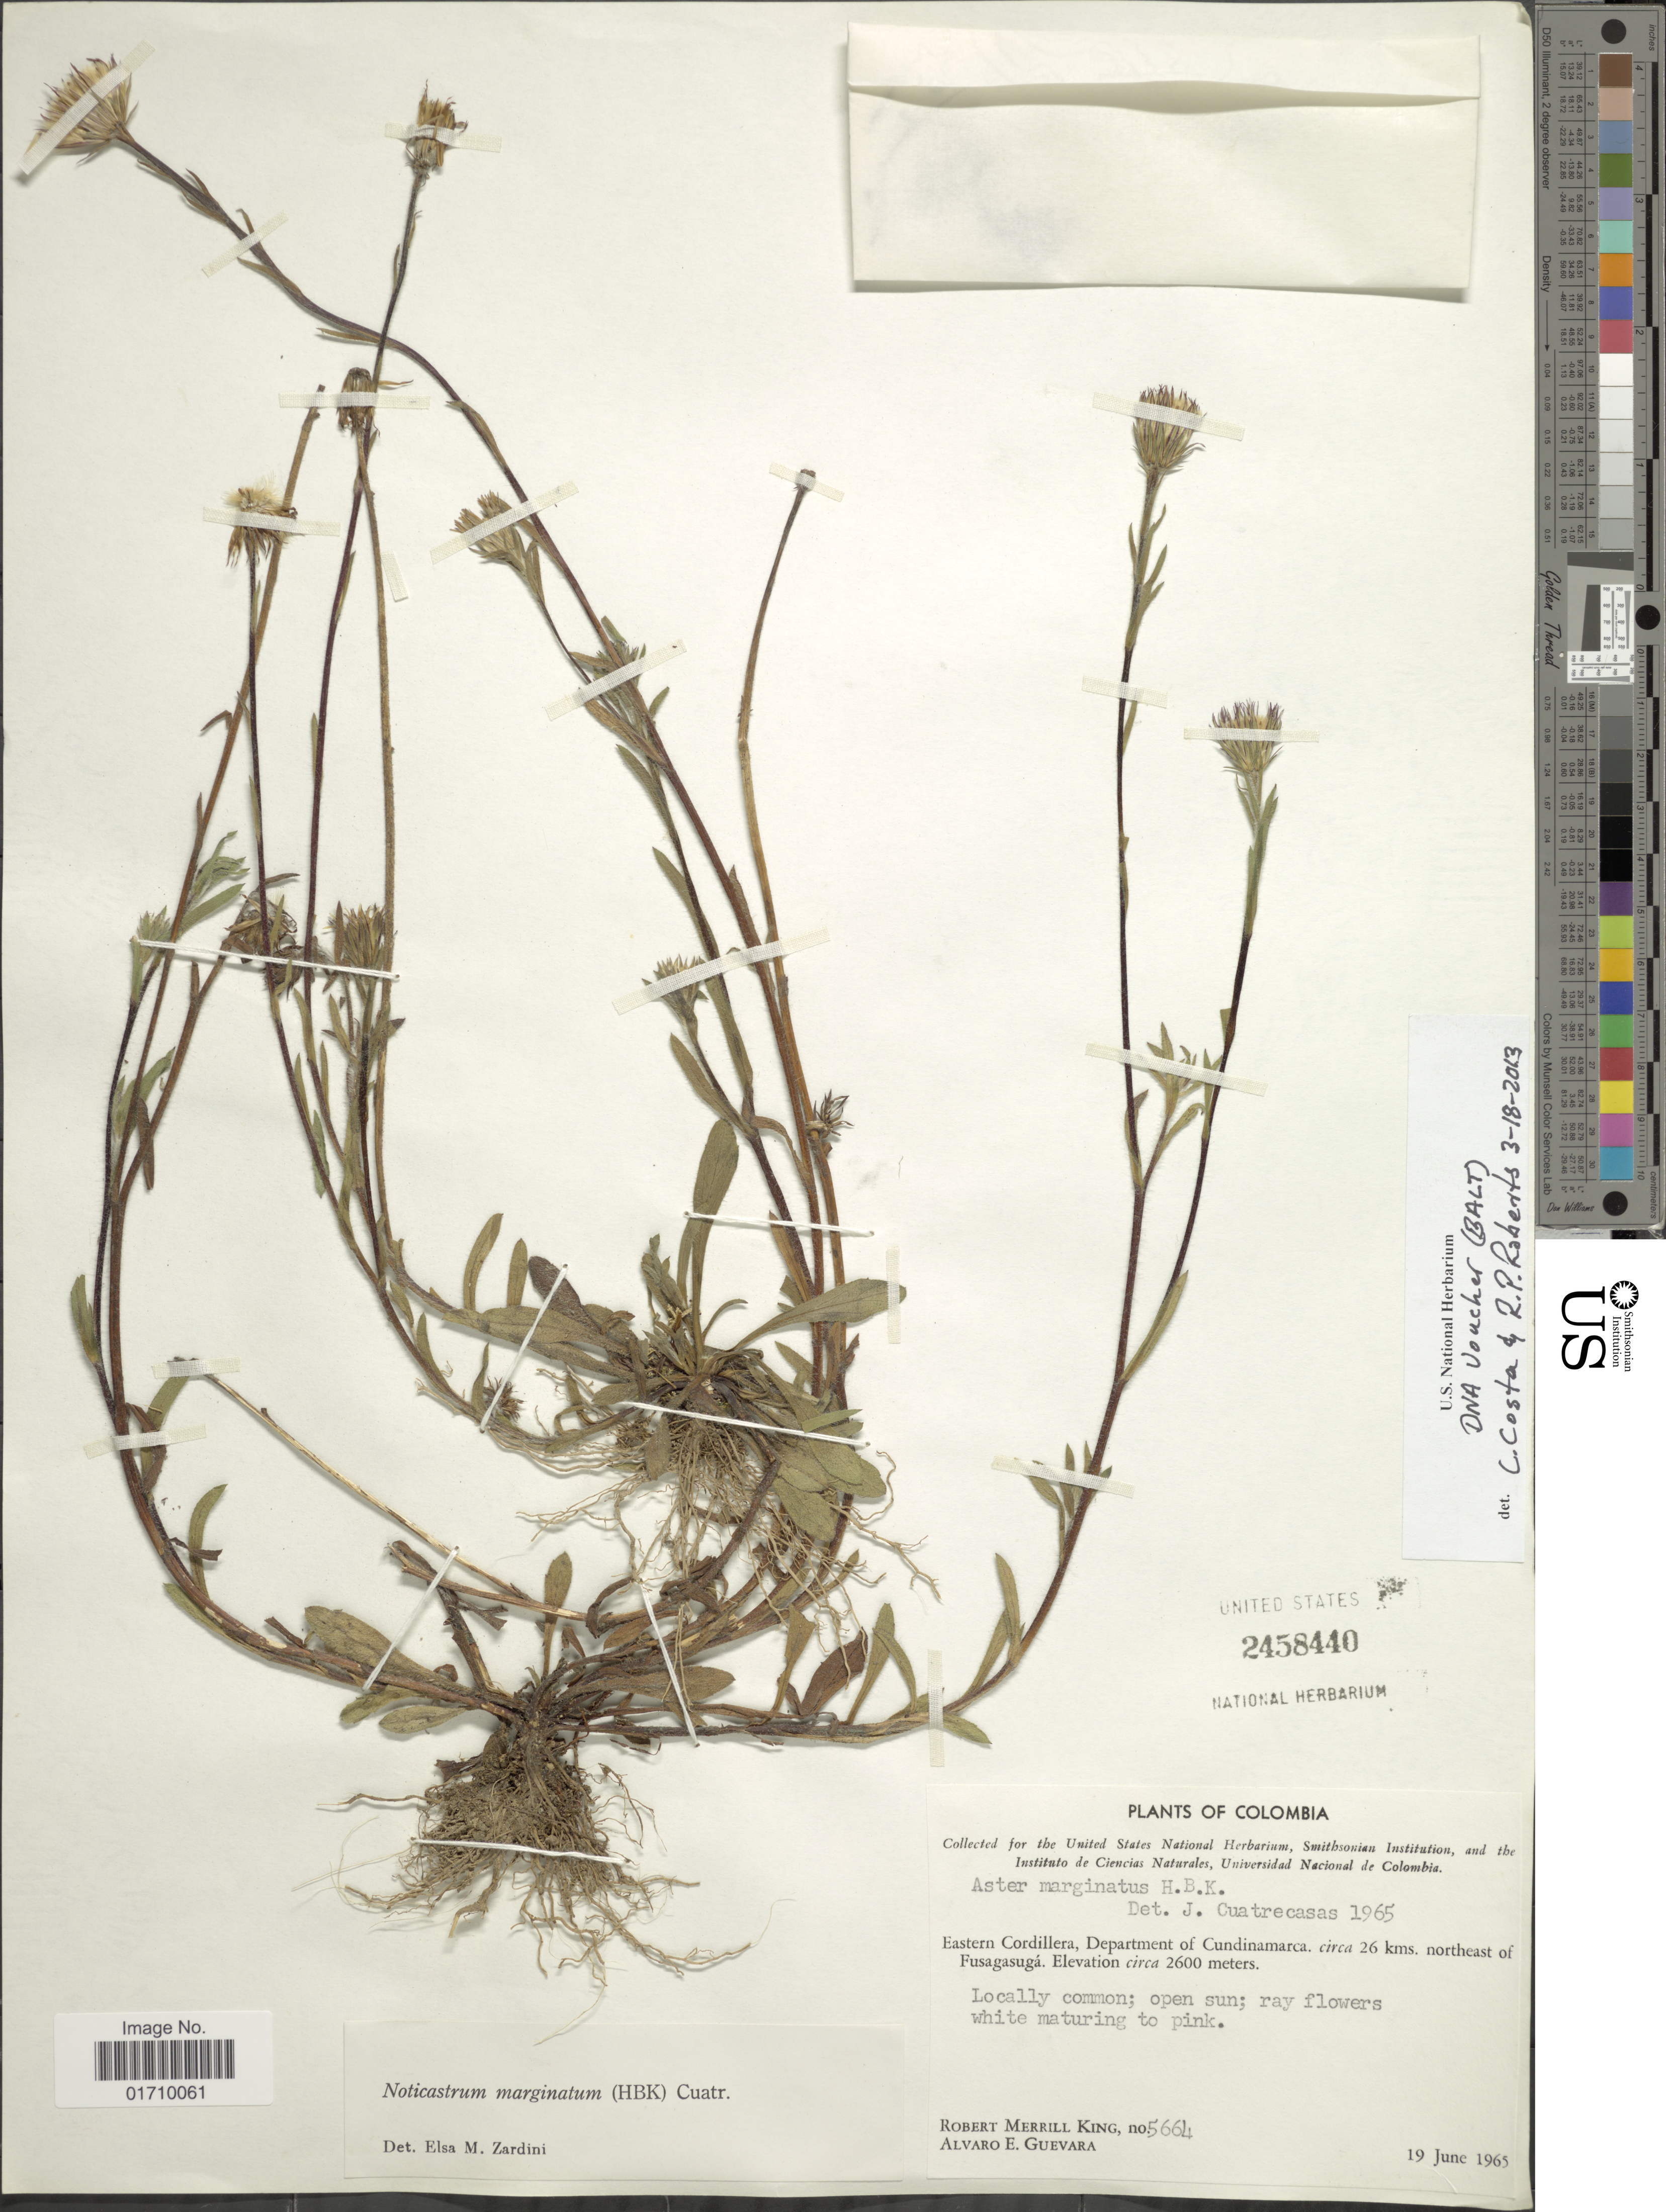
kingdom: Plantae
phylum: Tracheophyta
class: Magnoliopsida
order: Asterales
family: Asteraceae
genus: Noticastrum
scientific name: Noticastrum marginatum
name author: (Kunth) Cuatrec.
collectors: R. M. King & A. E. Guevara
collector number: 5664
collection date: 1965-06-19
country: Colombia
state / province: Cundinamarca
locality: Eastern Cordillera, circa 26 kms northeast of Fusagasuga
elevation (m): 2600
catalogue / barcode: US 2458440